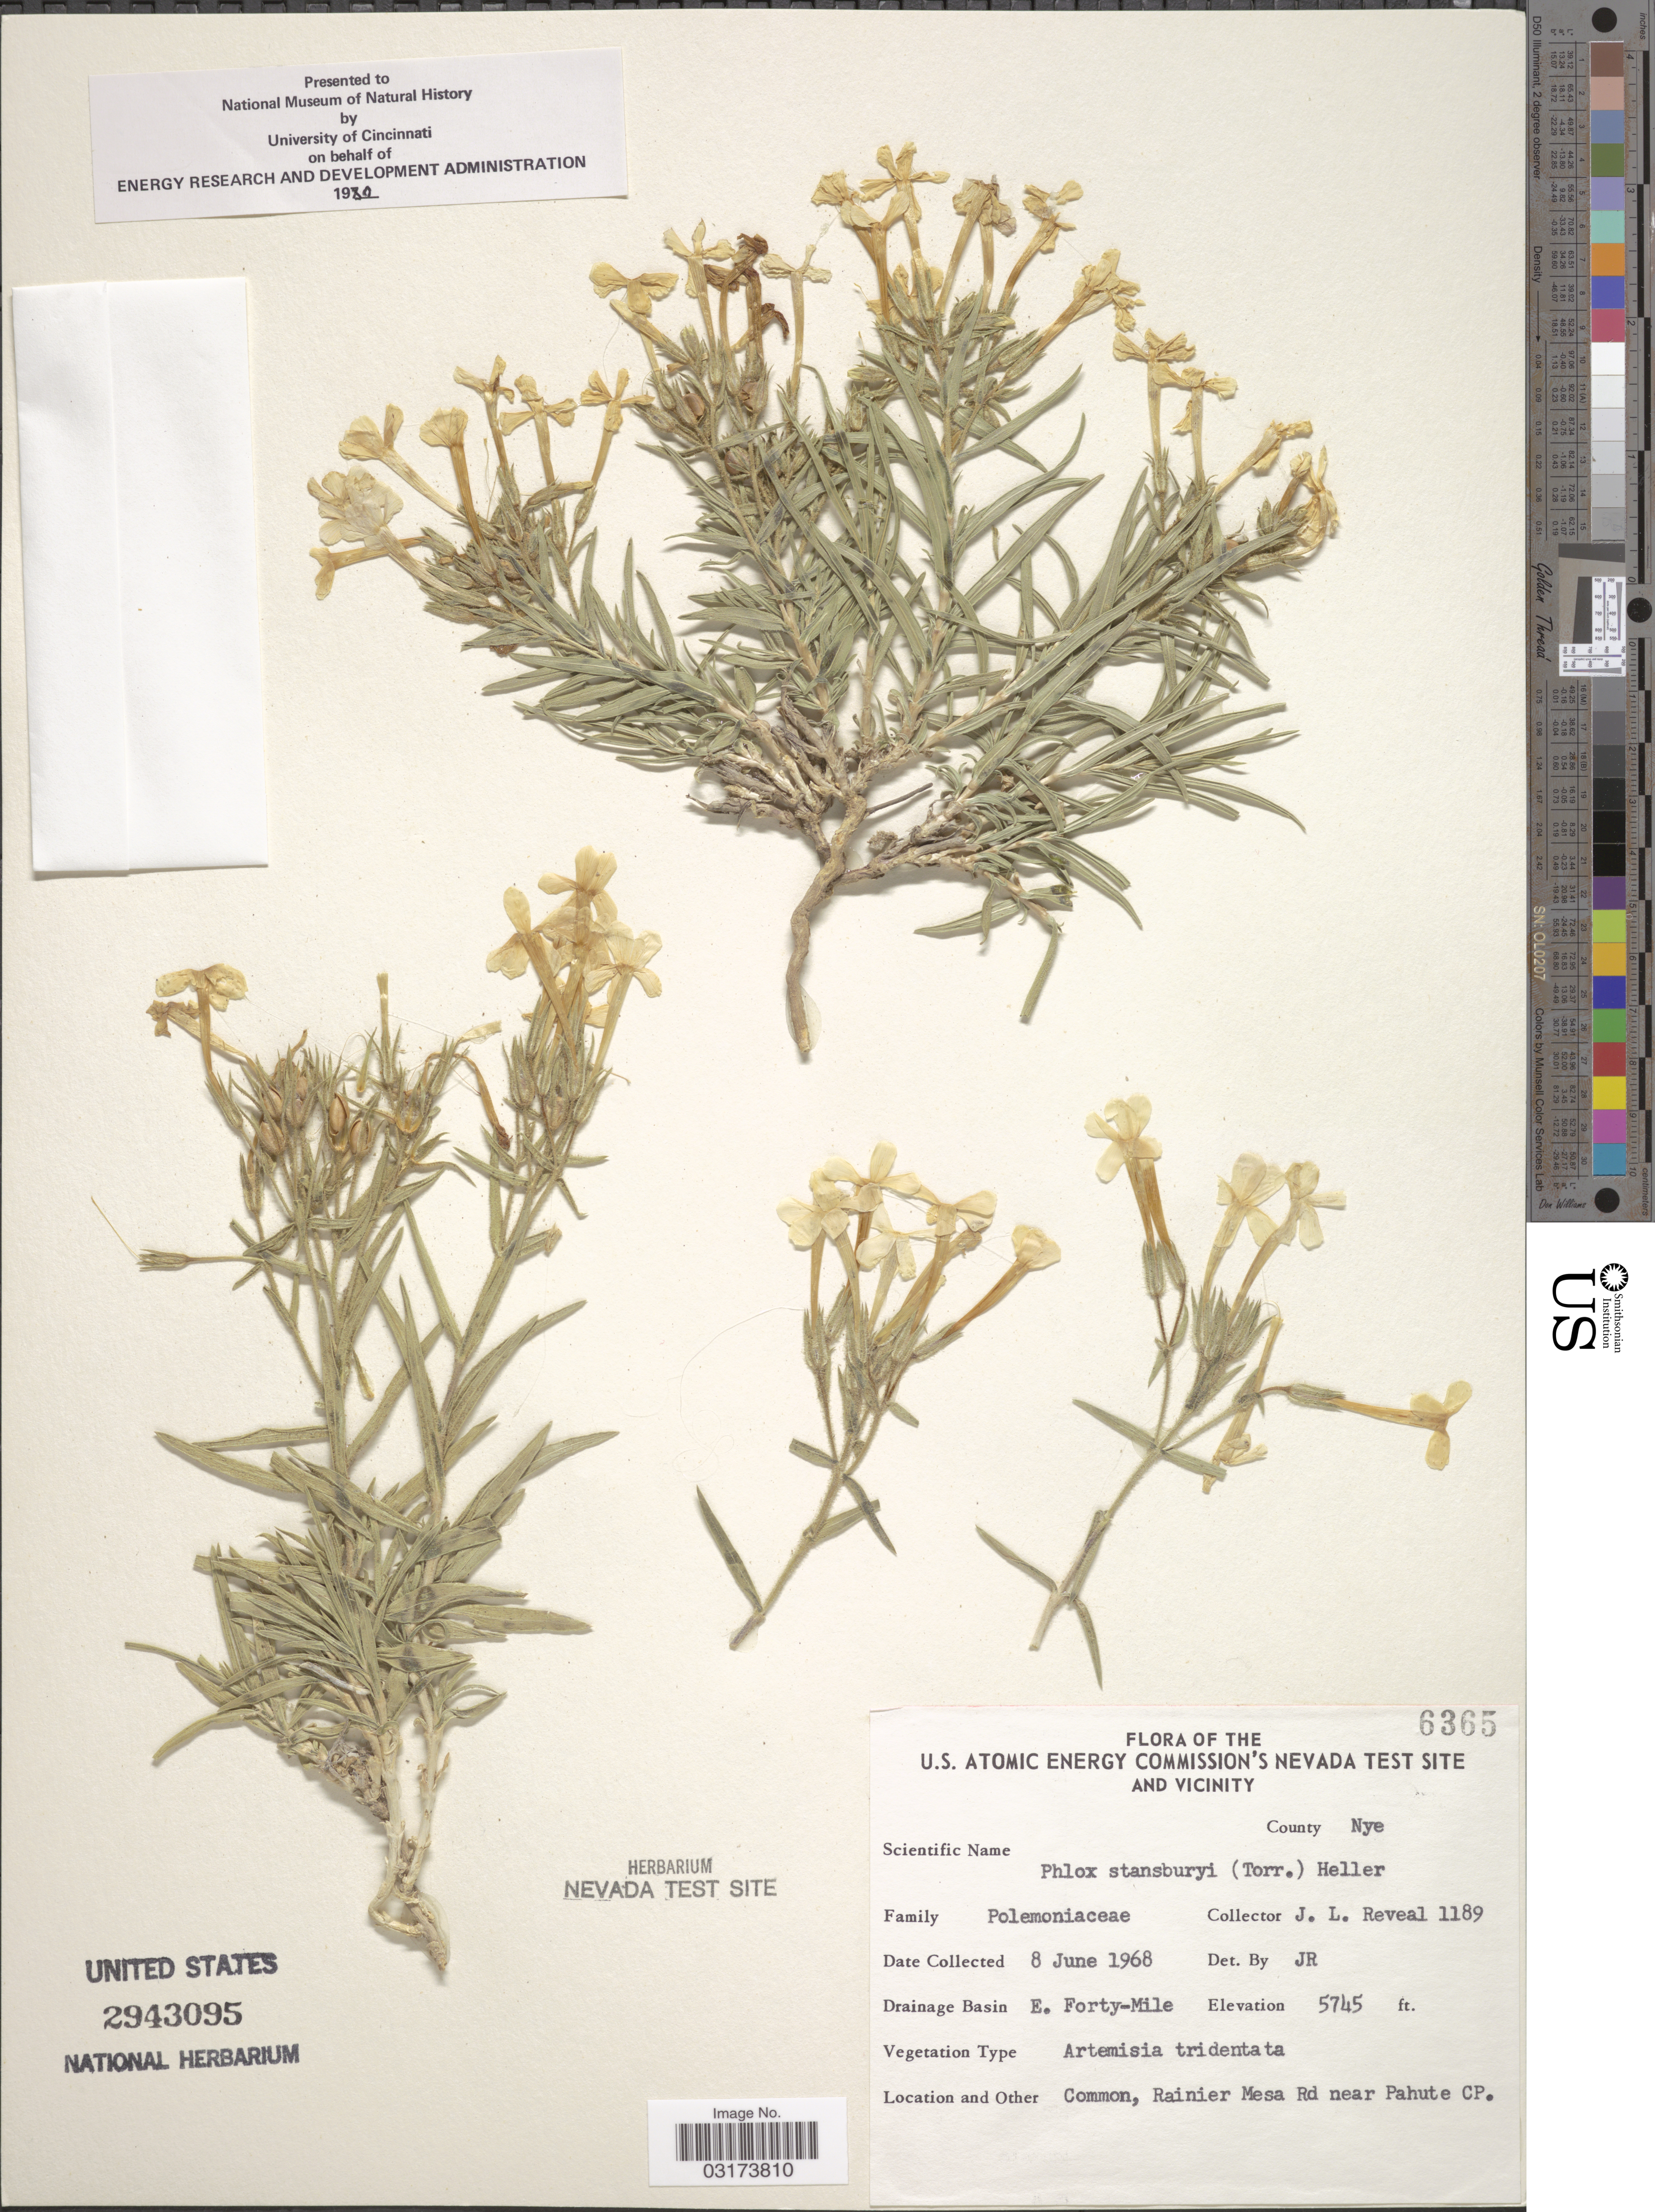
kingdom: Plantae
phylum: Tracheophyta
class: Magnoliopsida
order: Ericales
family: Polemoniaceae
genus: Phlox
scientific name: Phlox stansburyi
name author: (Torr.) A. Heller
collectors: J. L. Reveal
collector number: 1189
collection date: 1968-06-08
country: United States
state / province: Nevada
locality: U.S. Atomic Energy Commision's Nevada Test Site and Vicinity. County Nye. Drainage E. Forty-Mile. Rainier Mesa Rd near Pahute CP.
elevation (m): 1751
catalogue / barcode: US 2943095